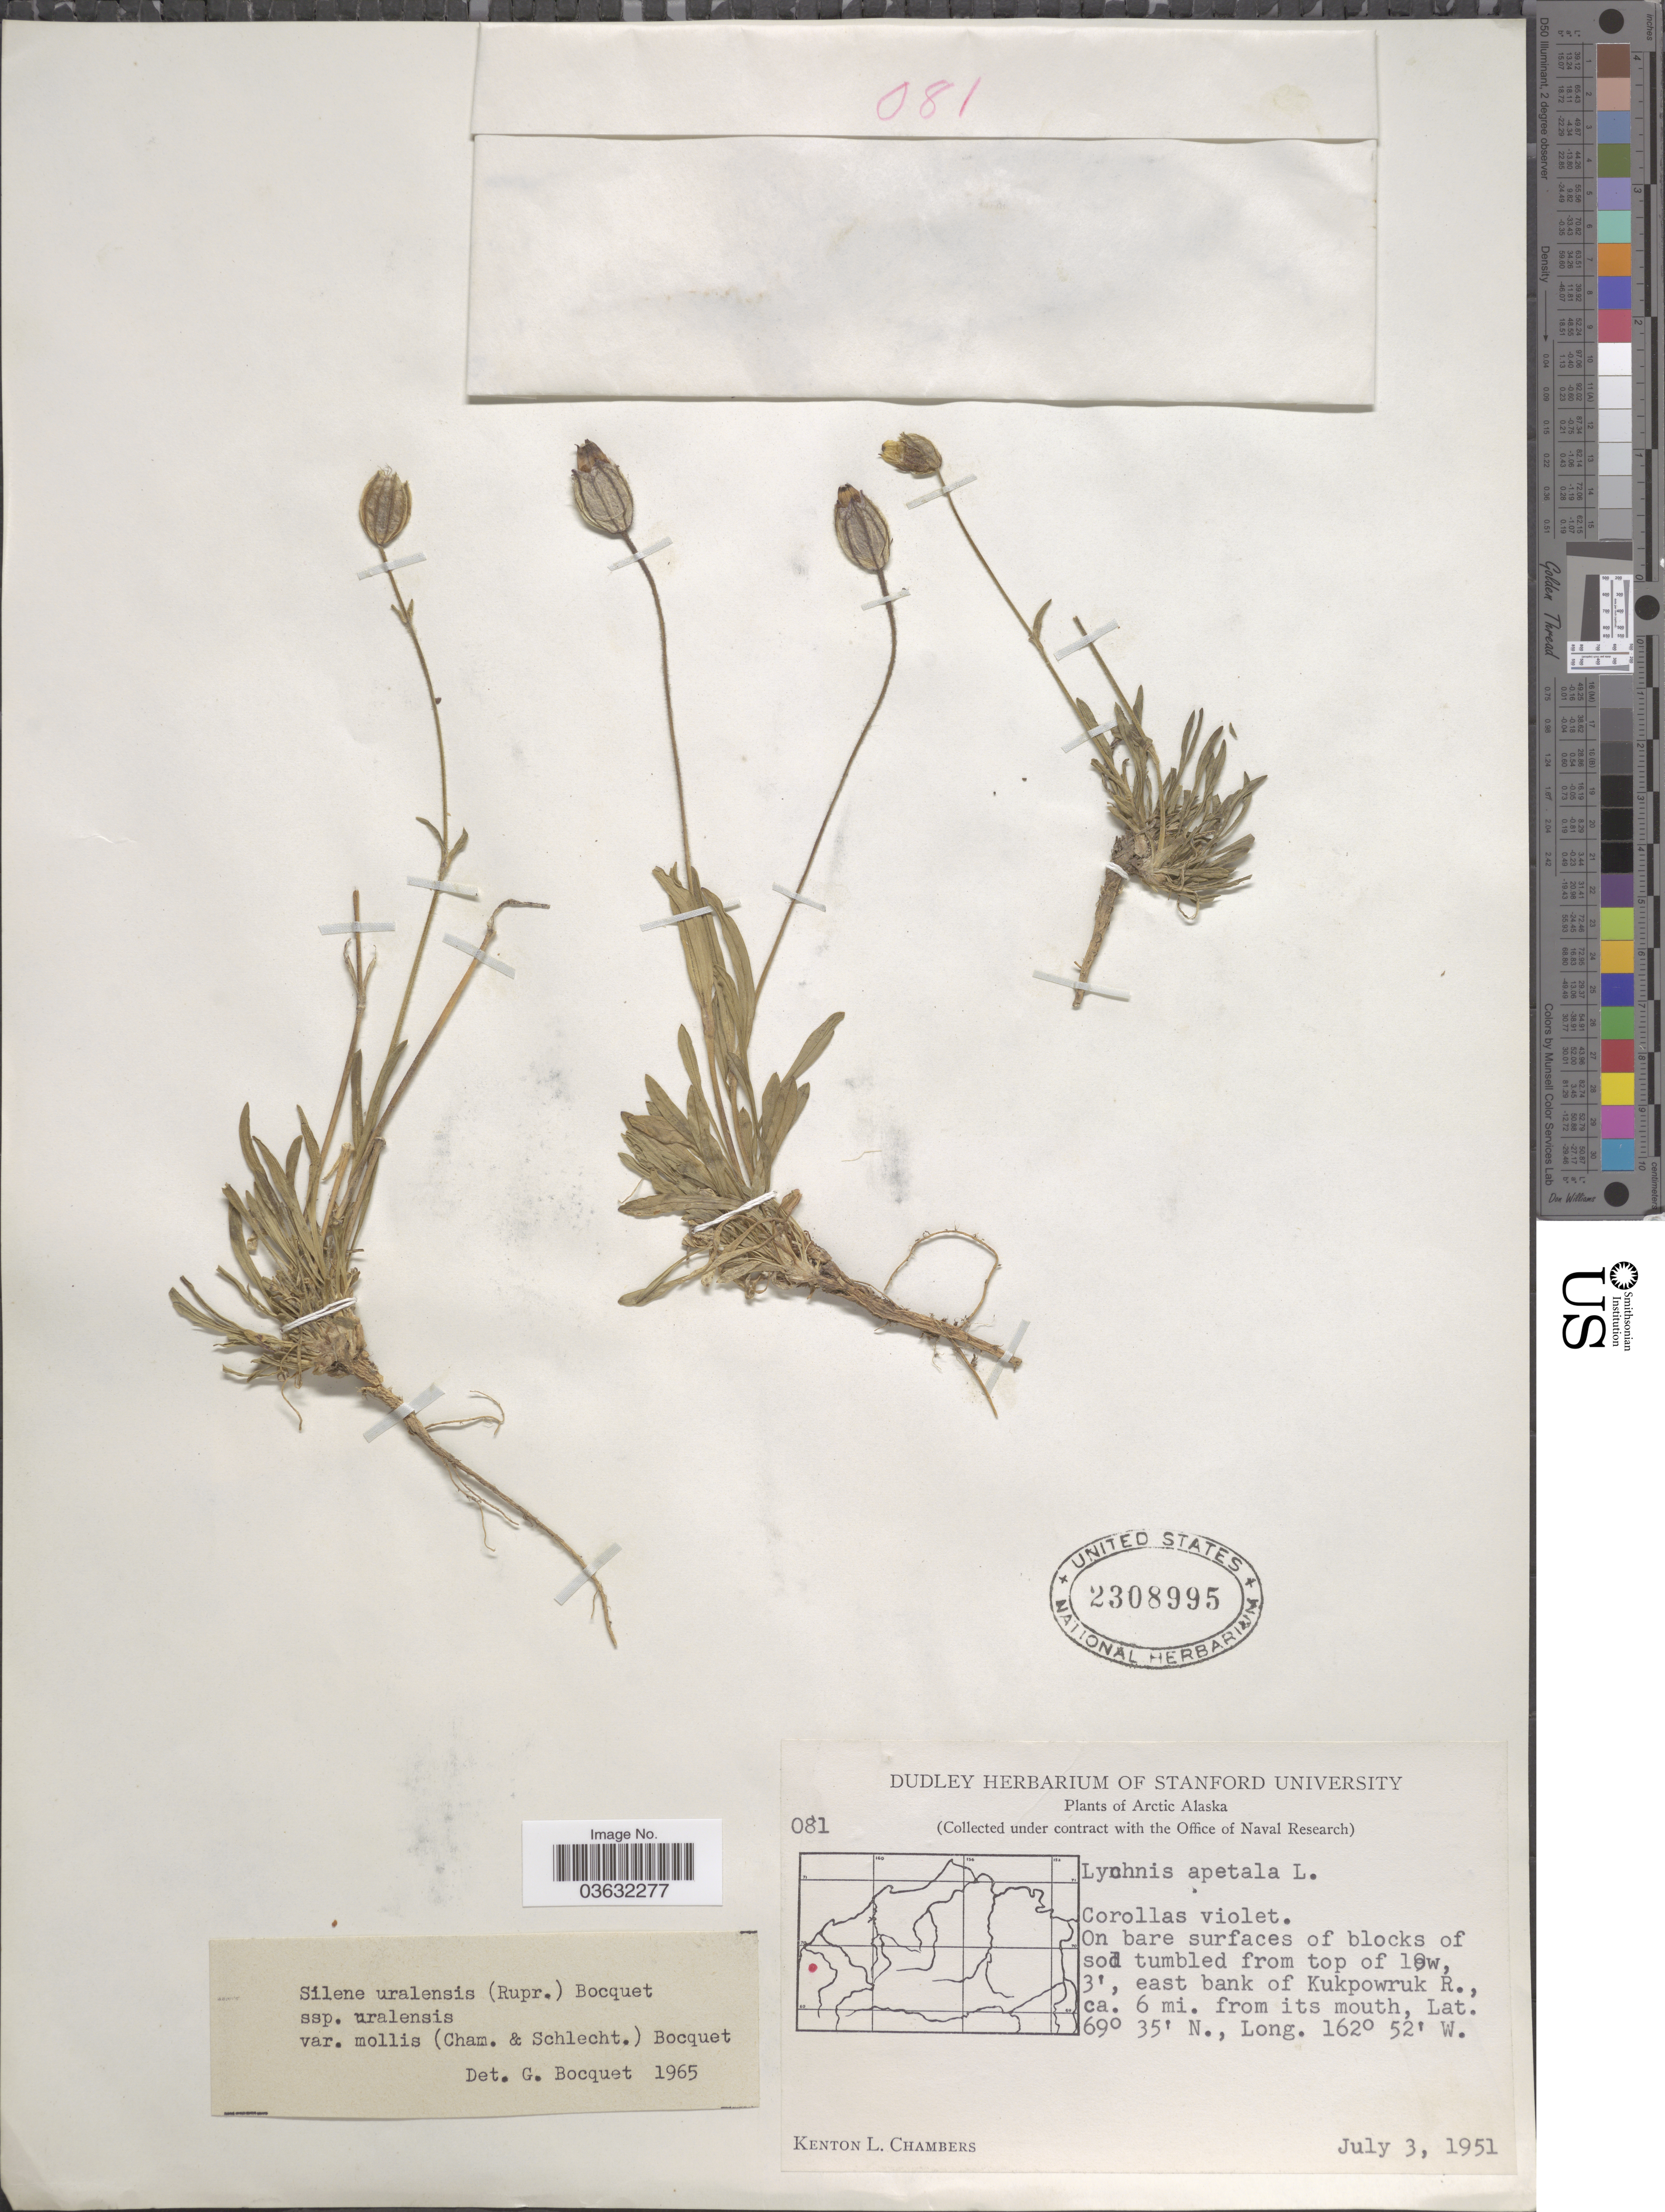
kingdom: Plantae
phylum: Tracheophyta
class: Magnoliopsida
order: Caryophyllales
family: Caryophyllaceae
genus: Silene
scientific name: Silene uralensis var. mollis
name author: (Cham. & Schltdl.) Bocquet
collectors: K. L. Chambers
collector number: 081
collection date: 1951-07-03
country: United States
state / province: Alaska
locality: Arctic Alaska. East bank of Kukpowruk R., ca. 6 mi. from its mouth.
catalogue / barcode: US 2308995